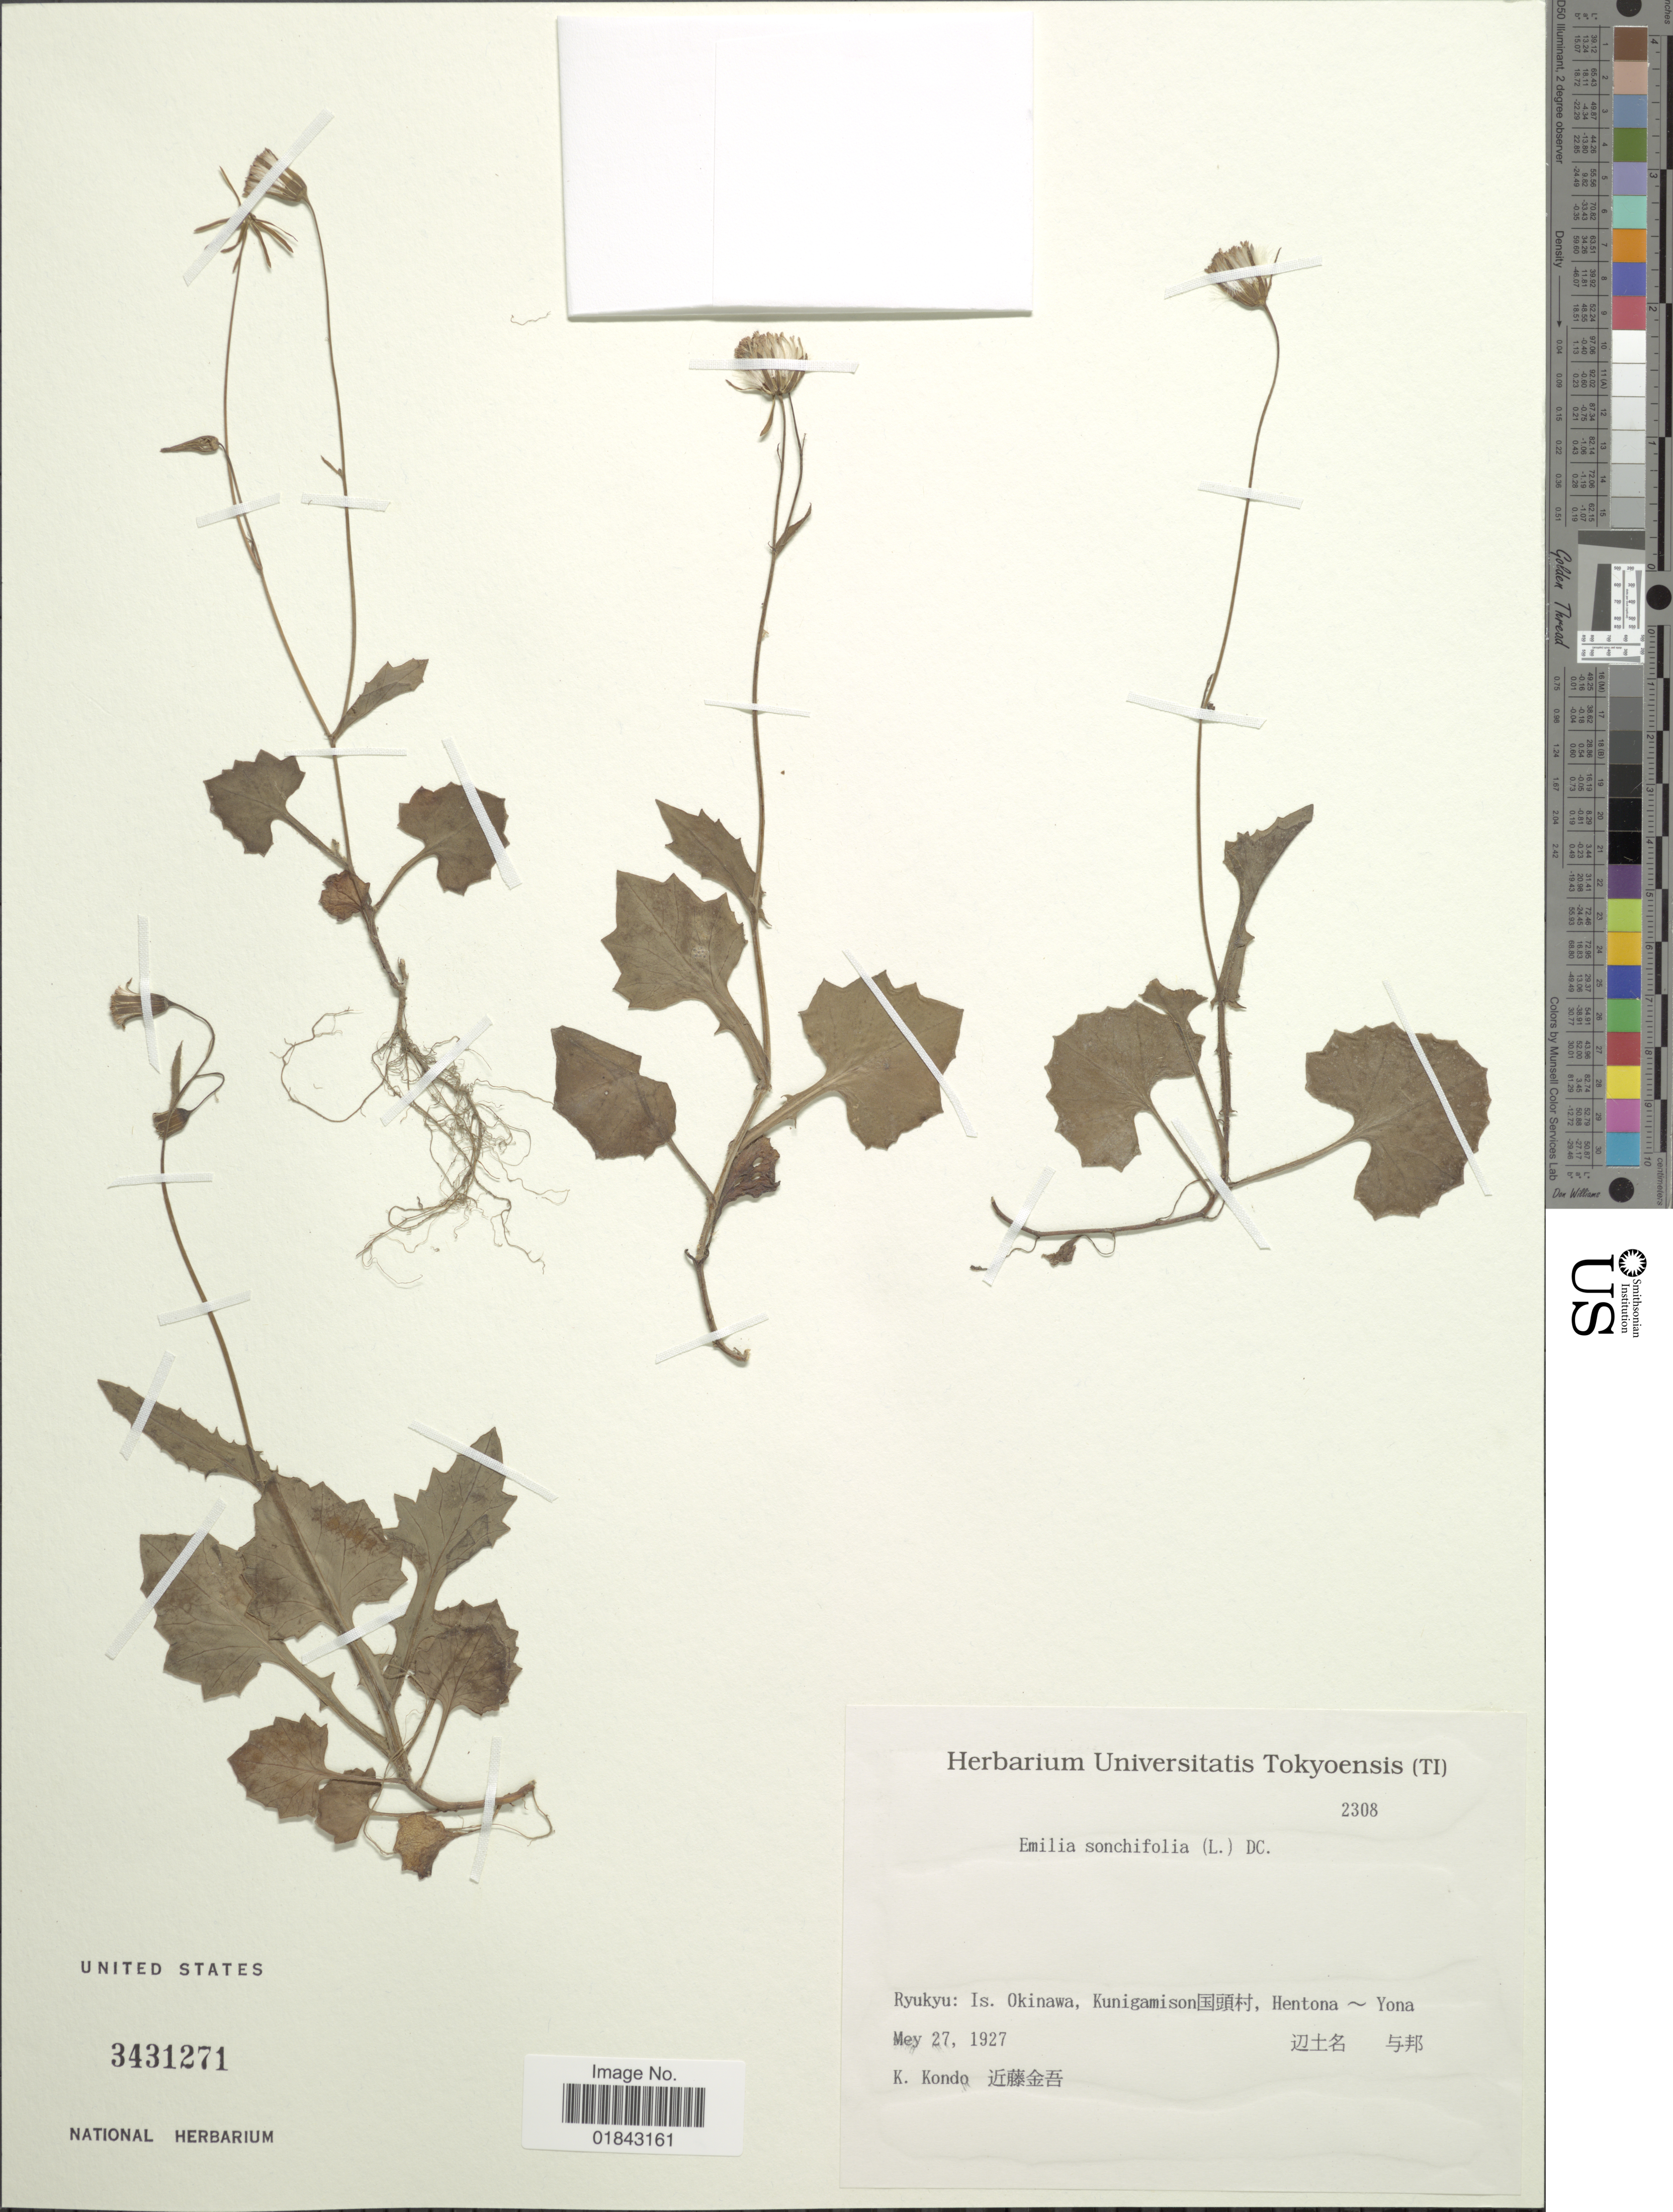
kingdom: Plantae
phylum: Tracheophyta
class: Magnoliopsida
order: Asterales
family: Asteraceae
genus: Emilia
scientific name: Emilia sonchifolia var. javanica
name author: (Burm. f.) Mattf.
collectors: K. Kondo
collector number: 2308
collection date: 1927-05-27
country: Japan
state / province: Okinawa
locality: Ryukyu: Is. Okinawa, Kunigamison, Hentona, Yona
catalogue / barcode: US 3431271